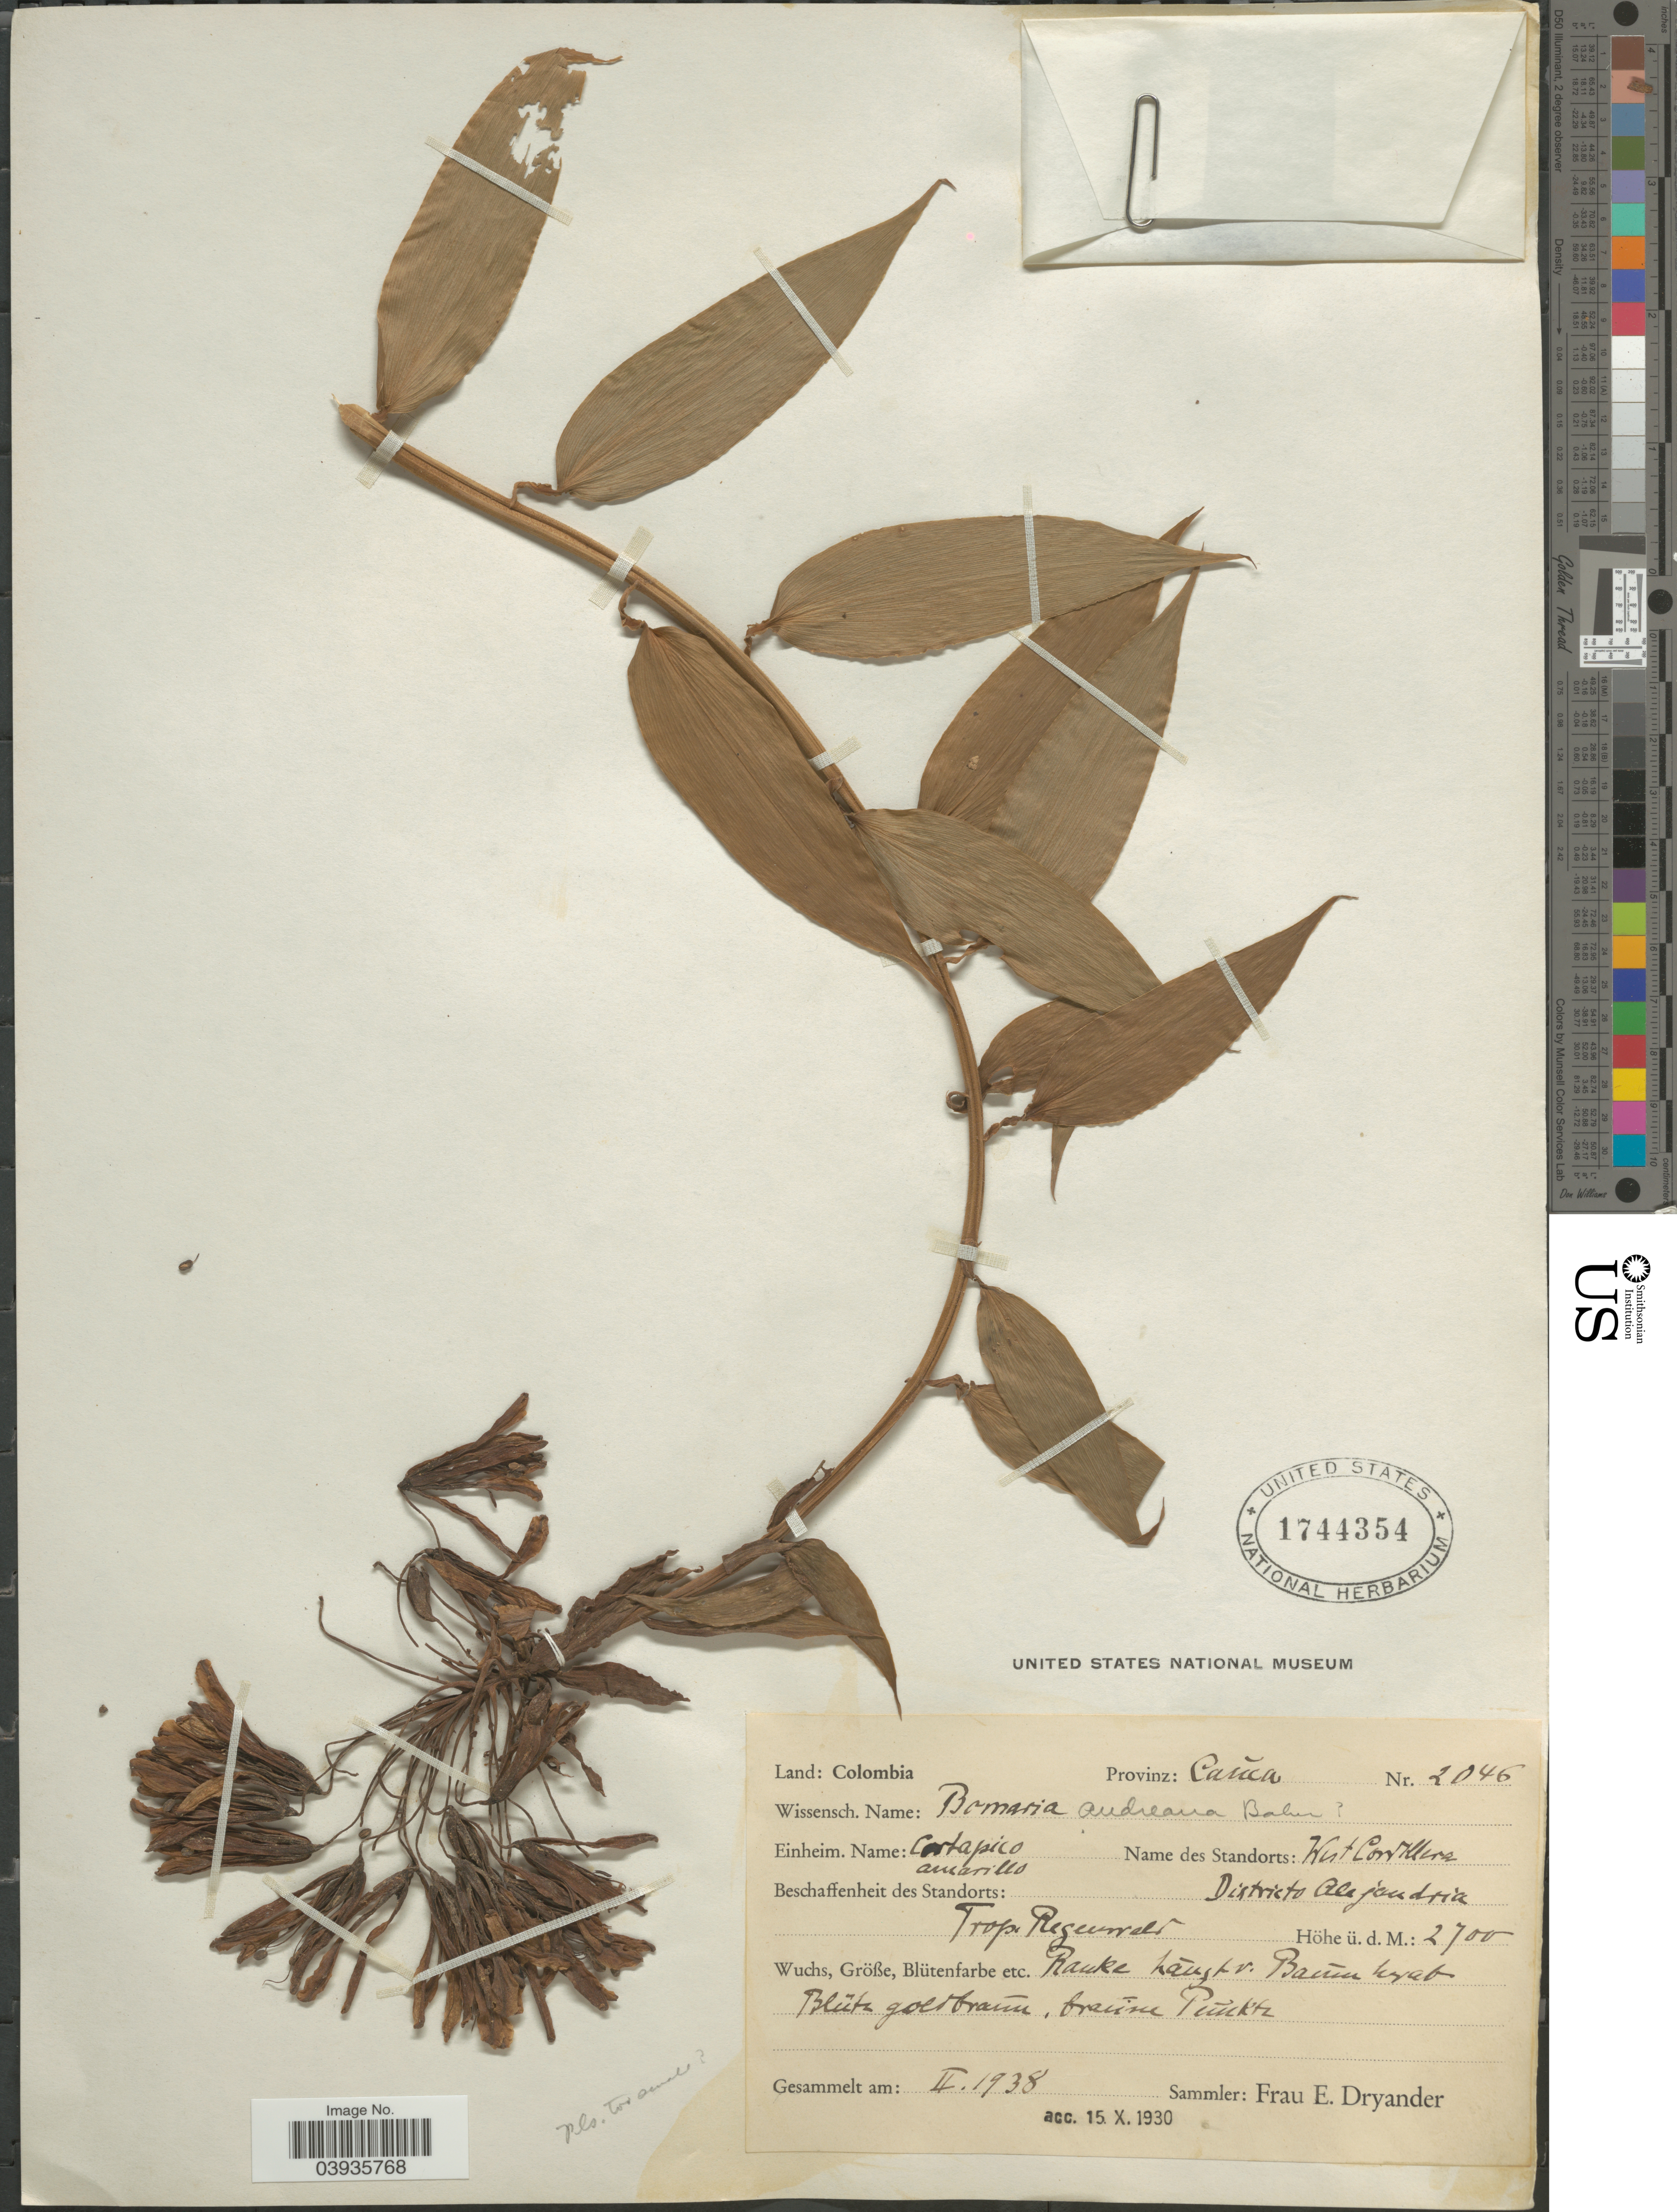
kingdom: Plantae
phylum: Tracheophyta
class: Liliopsida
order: Liliales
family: Alstroemeriaceae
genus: Bomarea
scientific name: Bomarea andreana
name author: Baker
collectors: F. Dryander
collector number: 2046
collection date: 1938-02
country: Colombia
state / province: Cauca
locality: West Cordillera. Districto Alejandria. Trope Regenwald.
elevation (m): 2700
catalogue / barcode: US 1744354